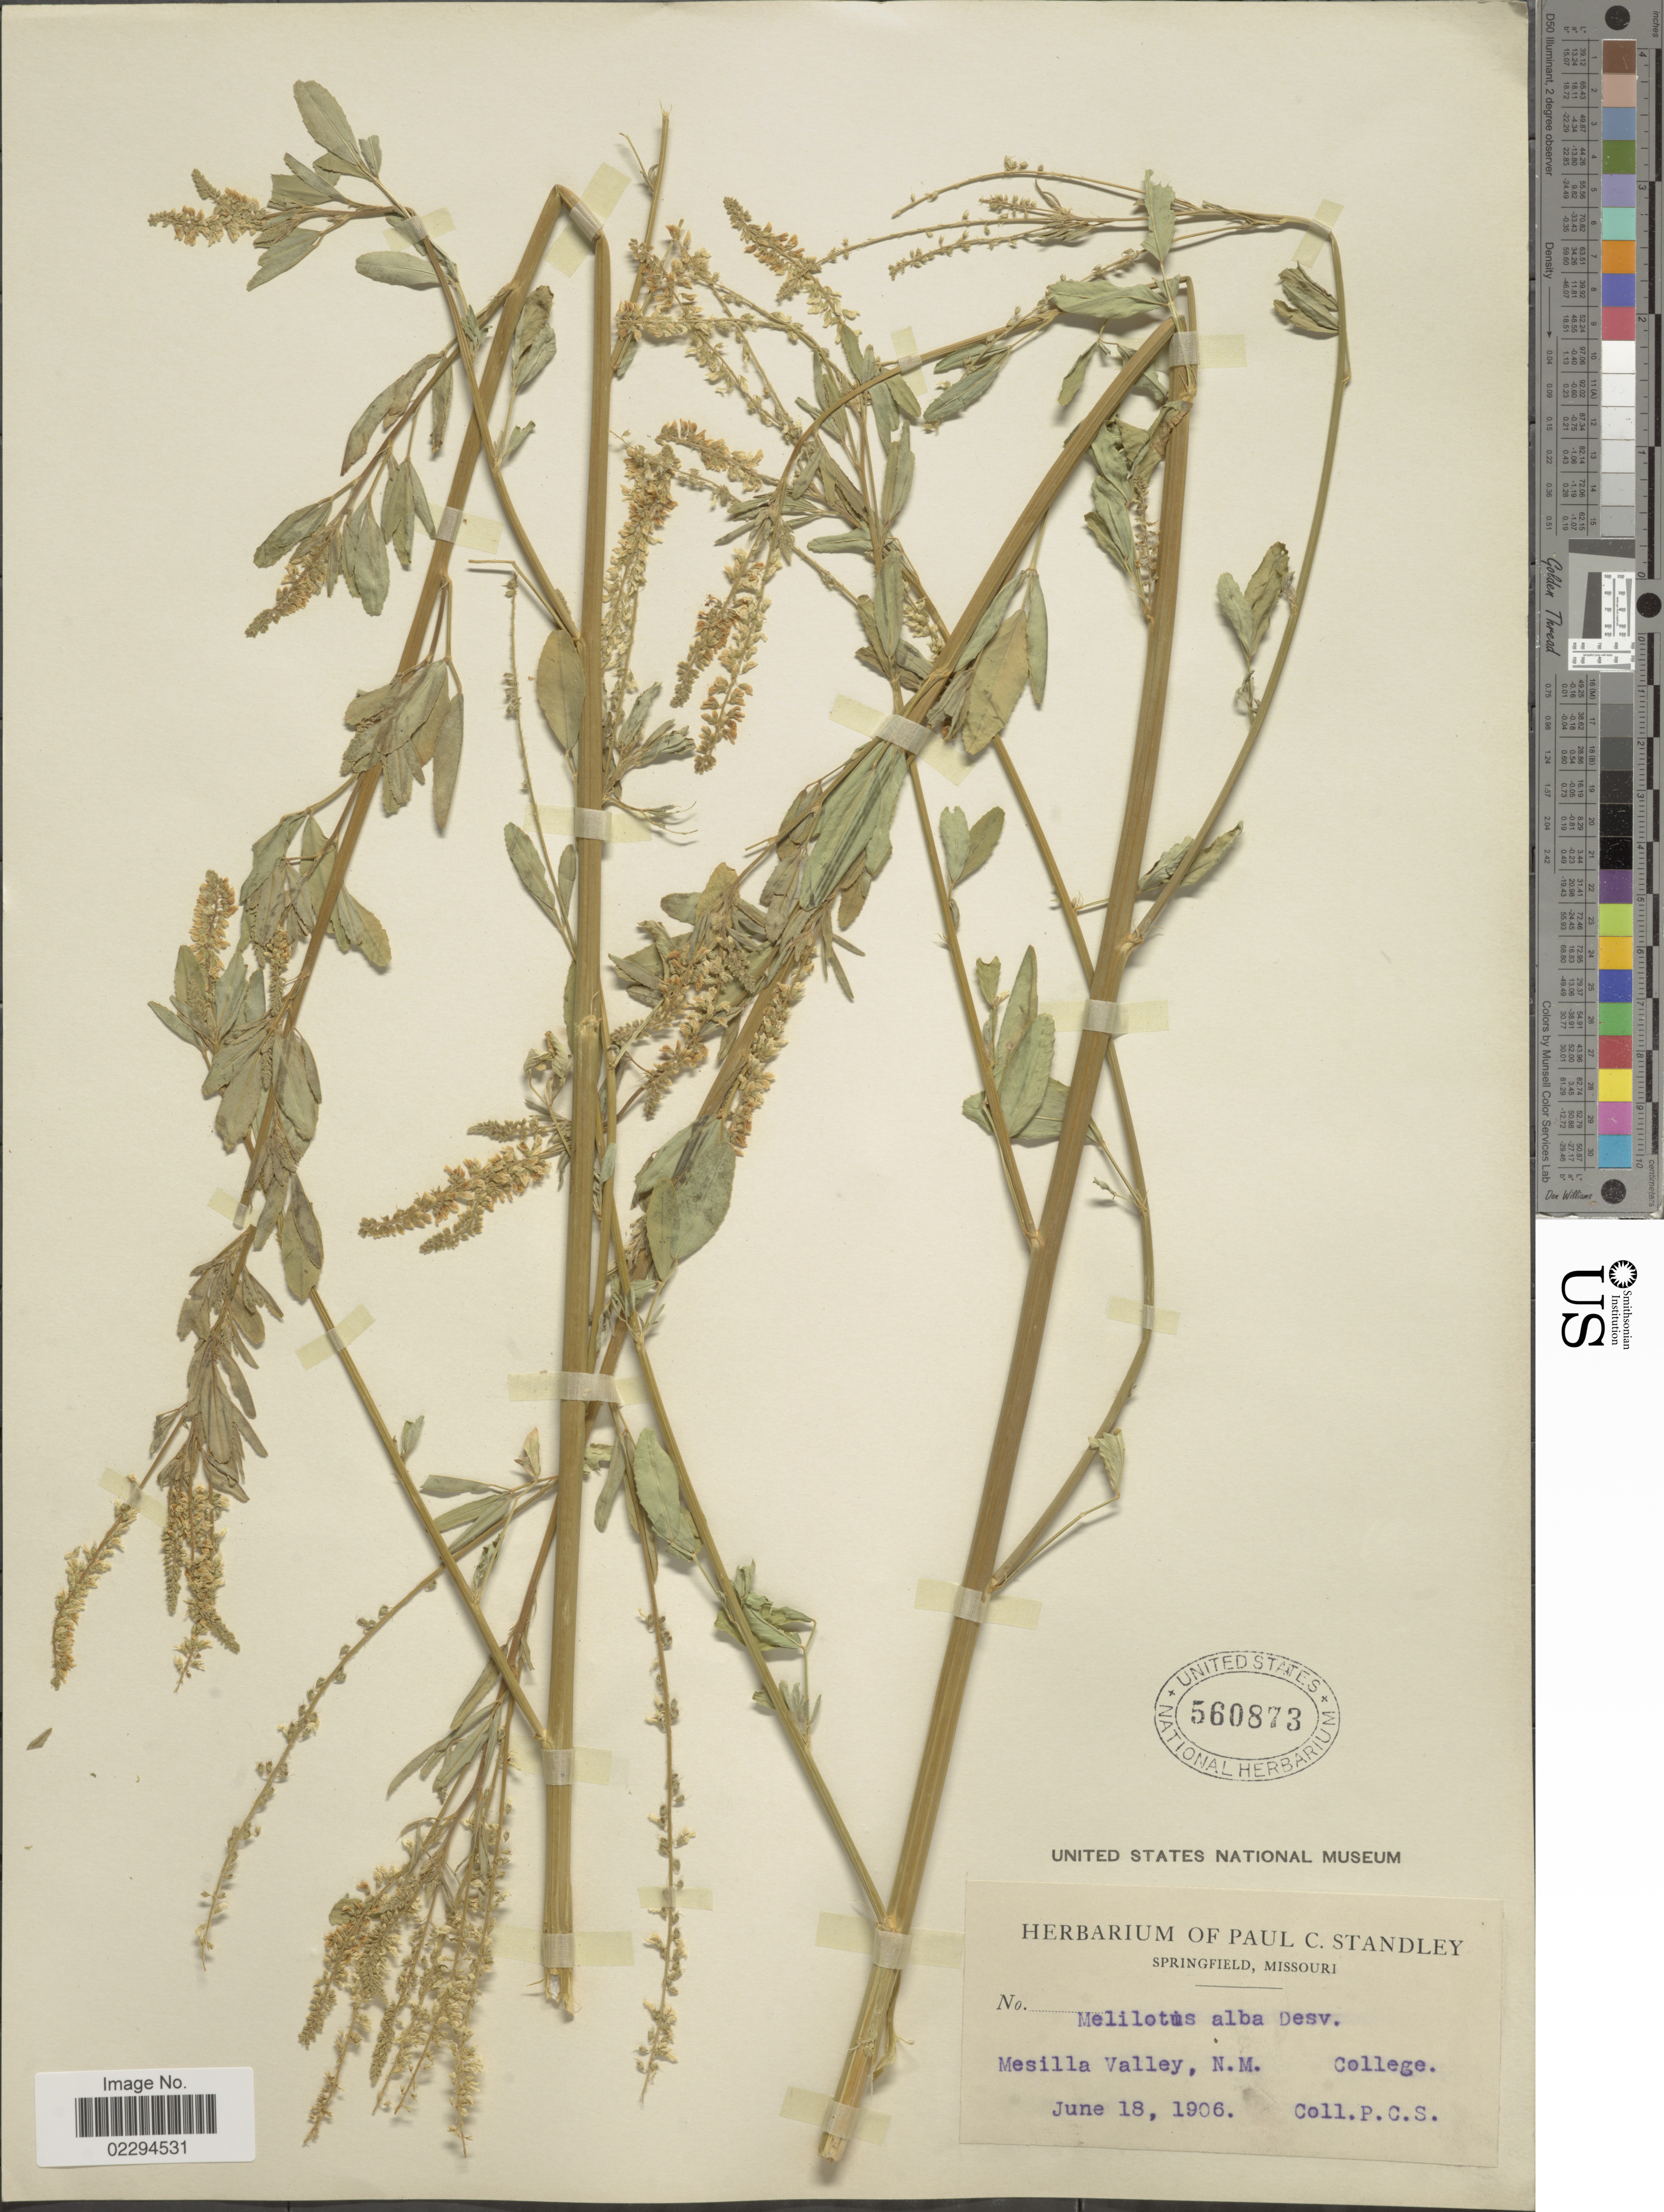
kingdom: Plantae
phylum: Tracheophyta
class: Magnoliopsida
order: Fabales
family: Fabaceae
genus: Melilotus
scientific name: Melilotus albus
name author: Medik.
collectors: P. C. Standley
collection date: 1906-06-18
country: United States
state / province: New Mexico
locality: Mesilla Valley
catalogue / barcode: US 560873